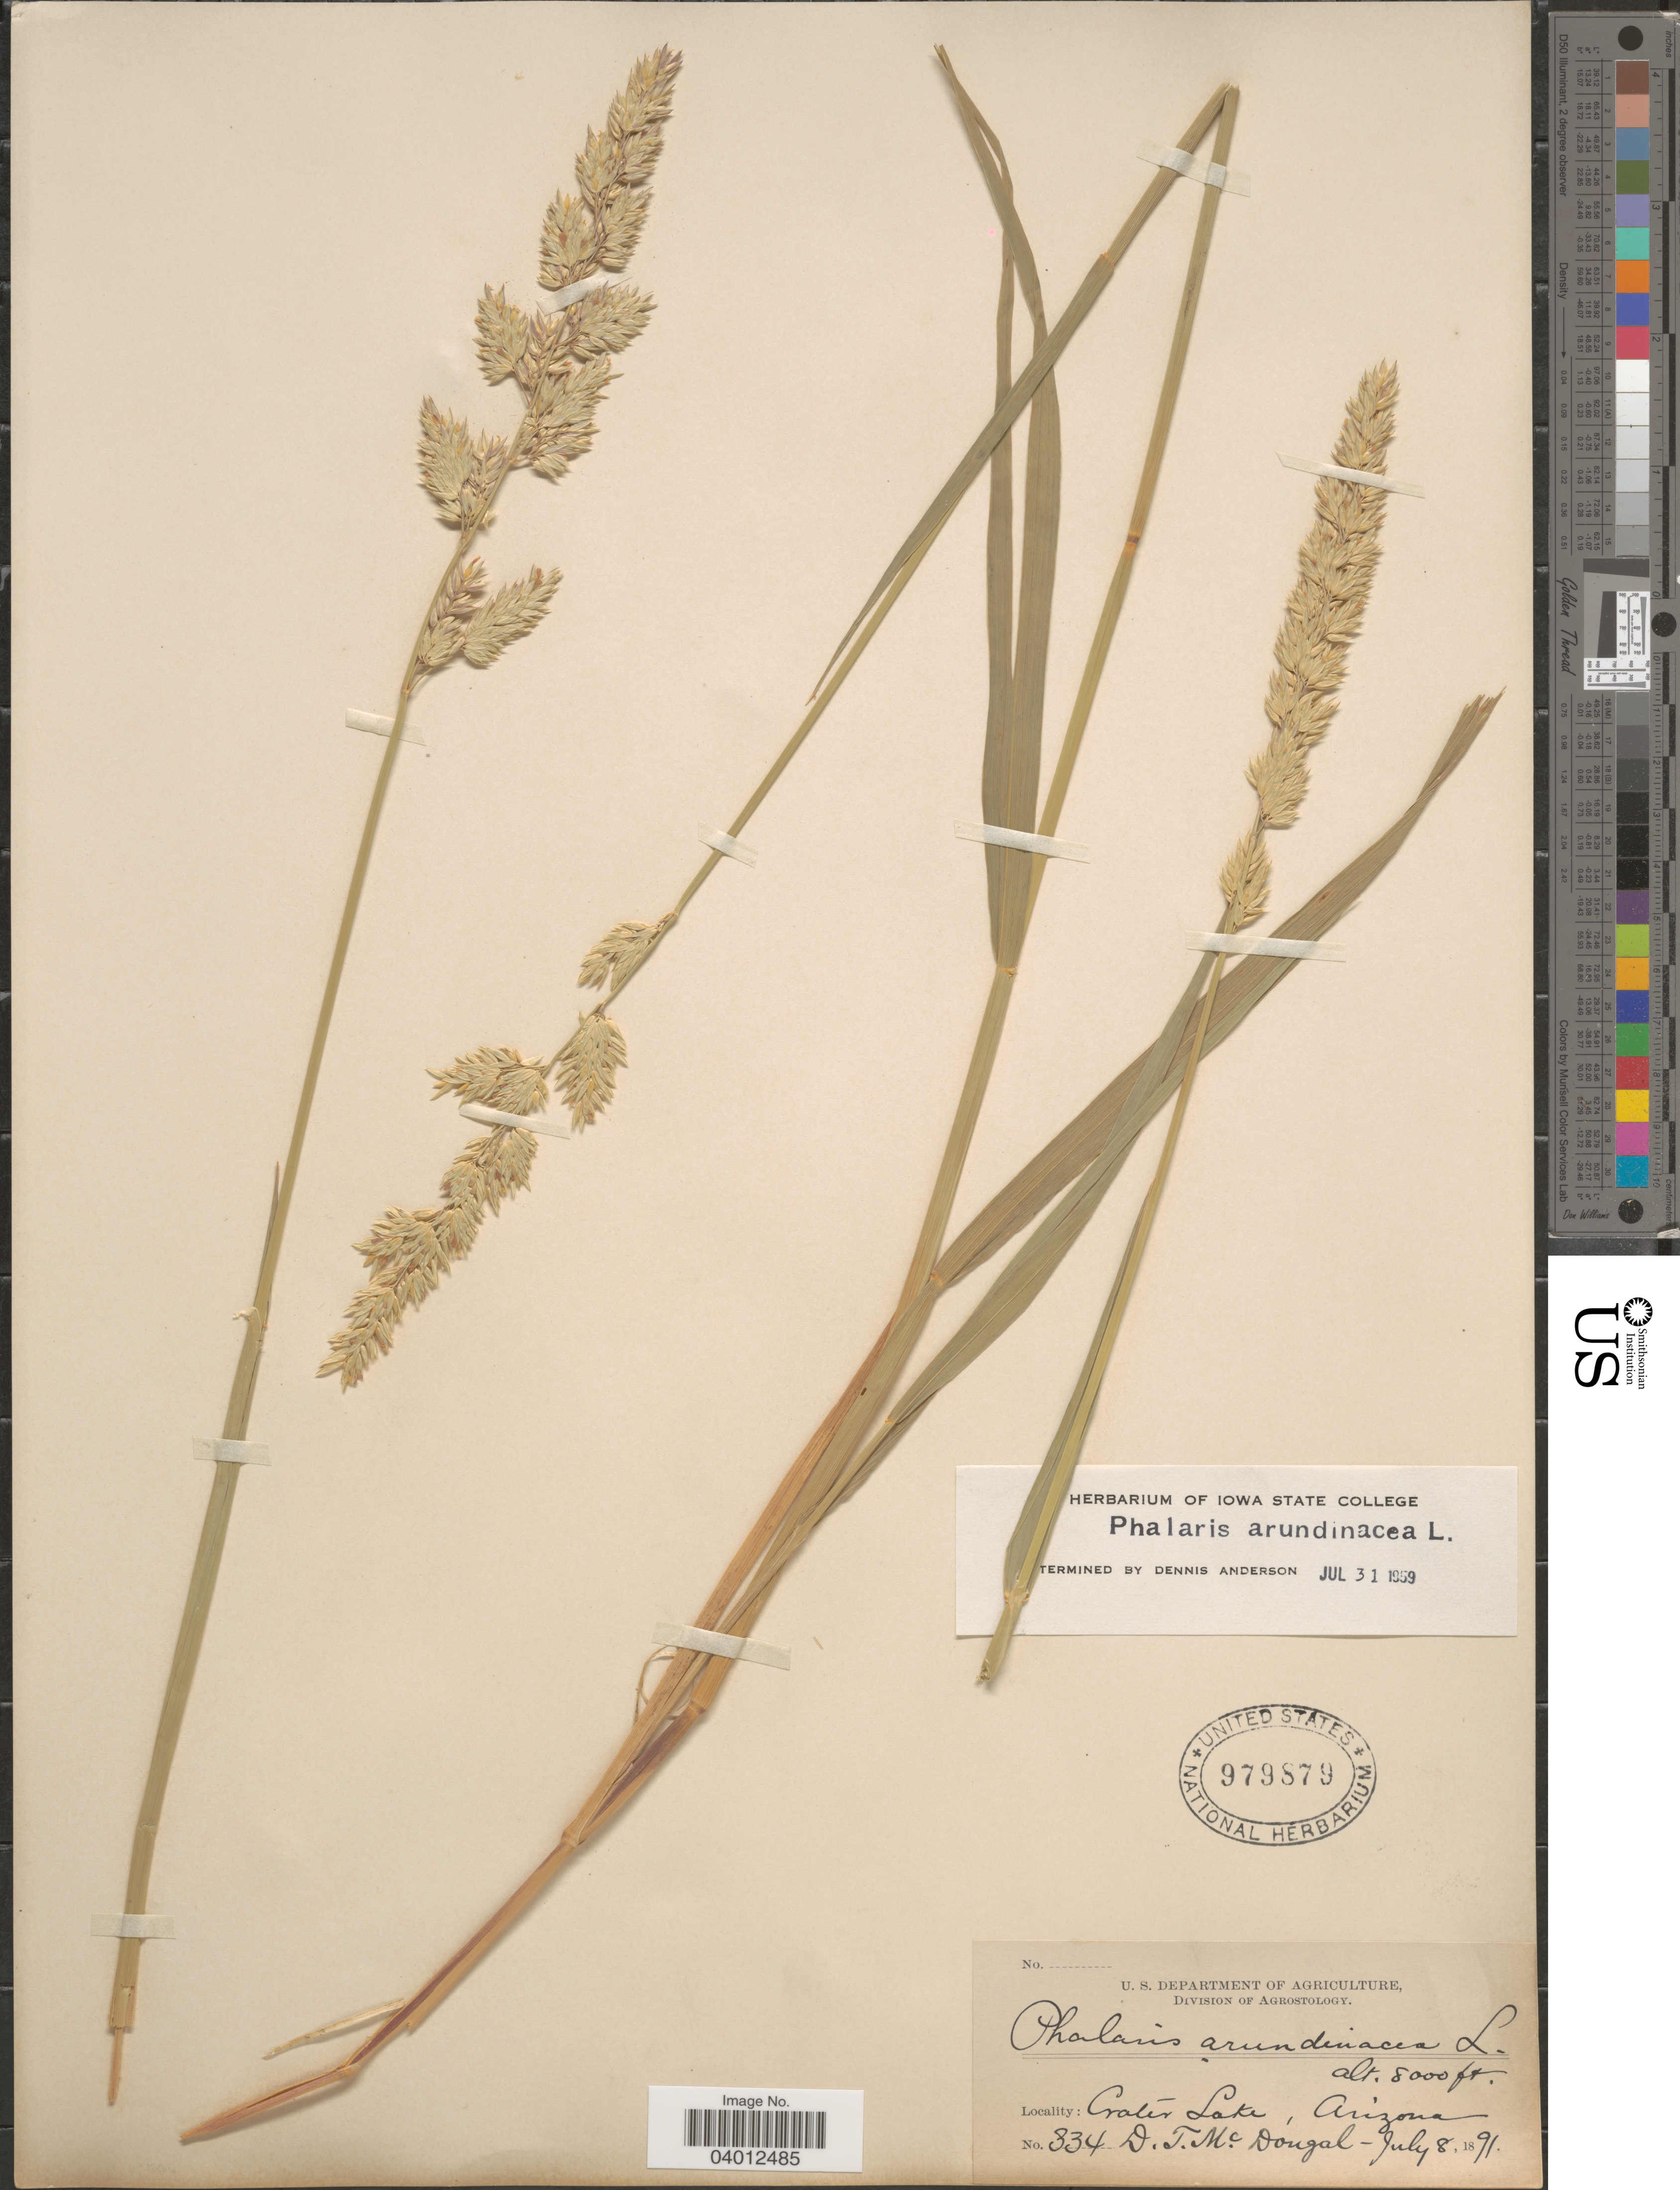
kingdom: Plantae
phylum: Tracheophyta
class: Liliopsida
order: Poales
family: Poaceae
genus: Phalaris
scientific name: Phalaris arundinacea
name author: L.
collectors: D. McDougal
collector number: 334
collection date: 1891-07-08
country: United States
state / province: Arizona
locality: Crater Lake.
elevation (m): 2438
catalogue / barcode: US 979879